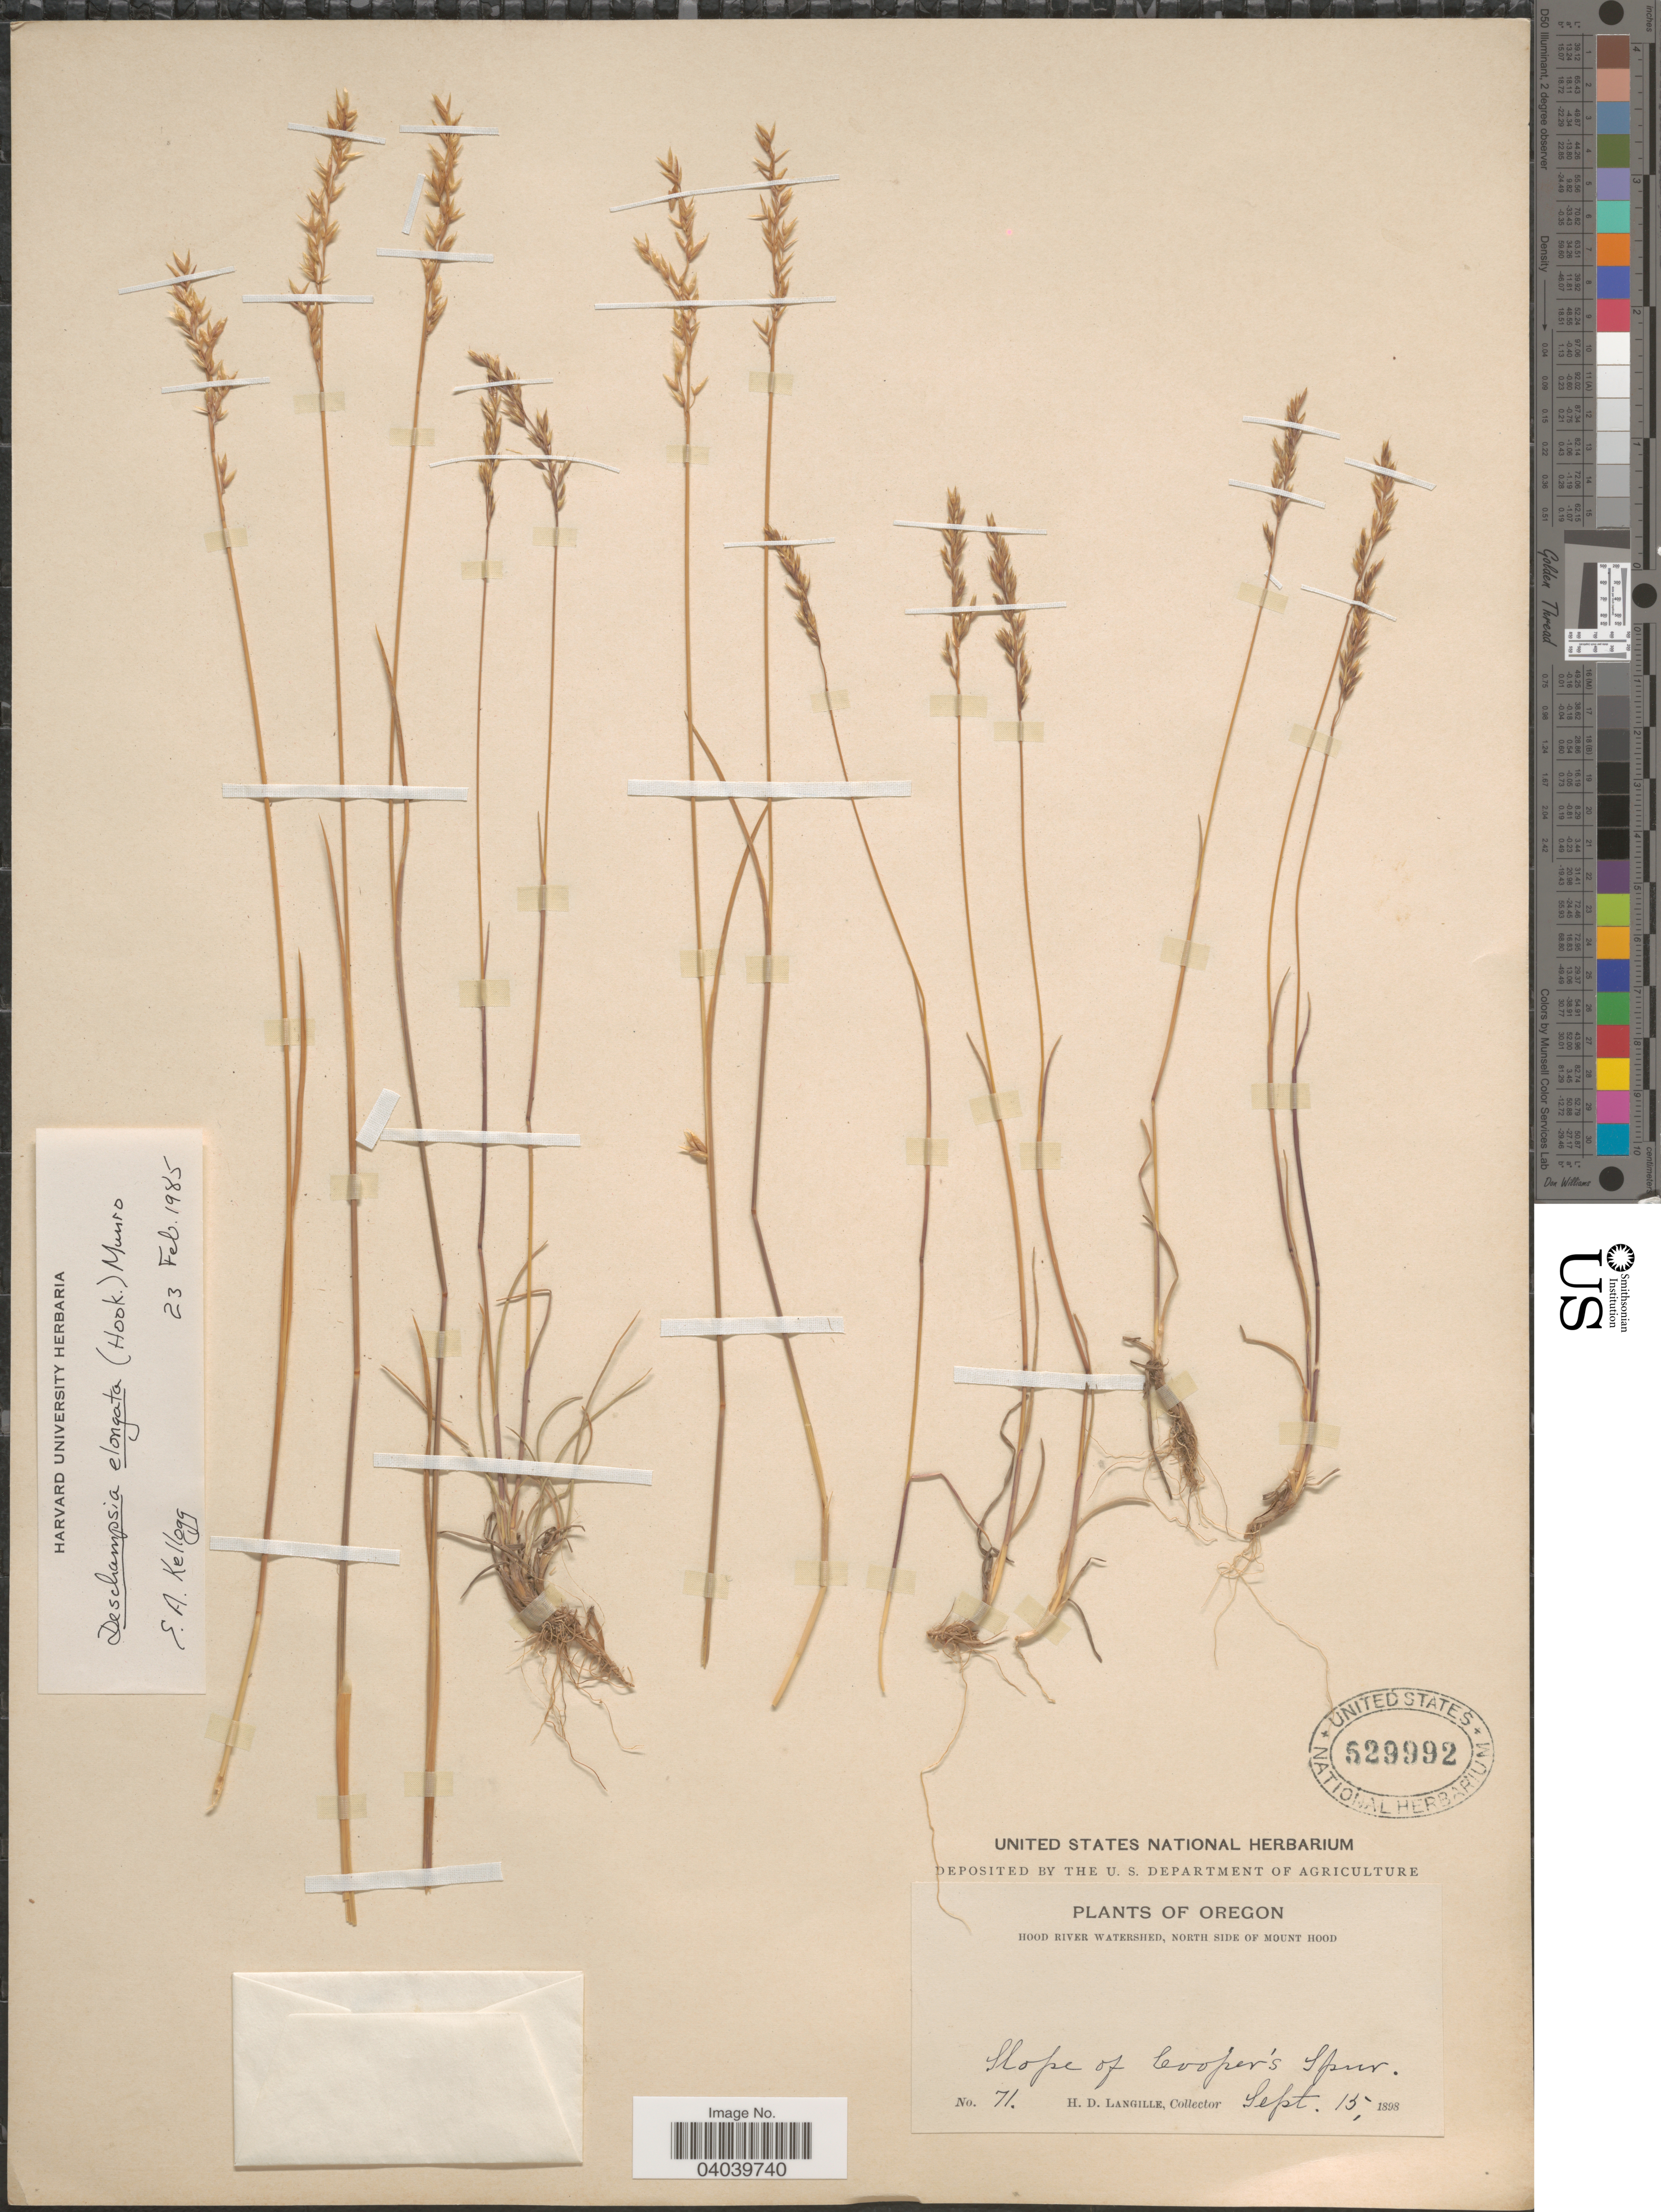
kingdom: Plantae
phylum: Tracheophyta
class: Liliopsida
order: Poales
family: Poaceae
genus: Deschampsia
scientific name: Deschampsia elongata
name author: (Hook.) Munro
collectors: H. Langille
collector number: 71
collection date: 1898-09-15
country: United States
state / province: Oregon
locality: Hood River watershed, north side of Mount Hood. Slope of Cooper's Spur.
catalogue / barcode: US 529992